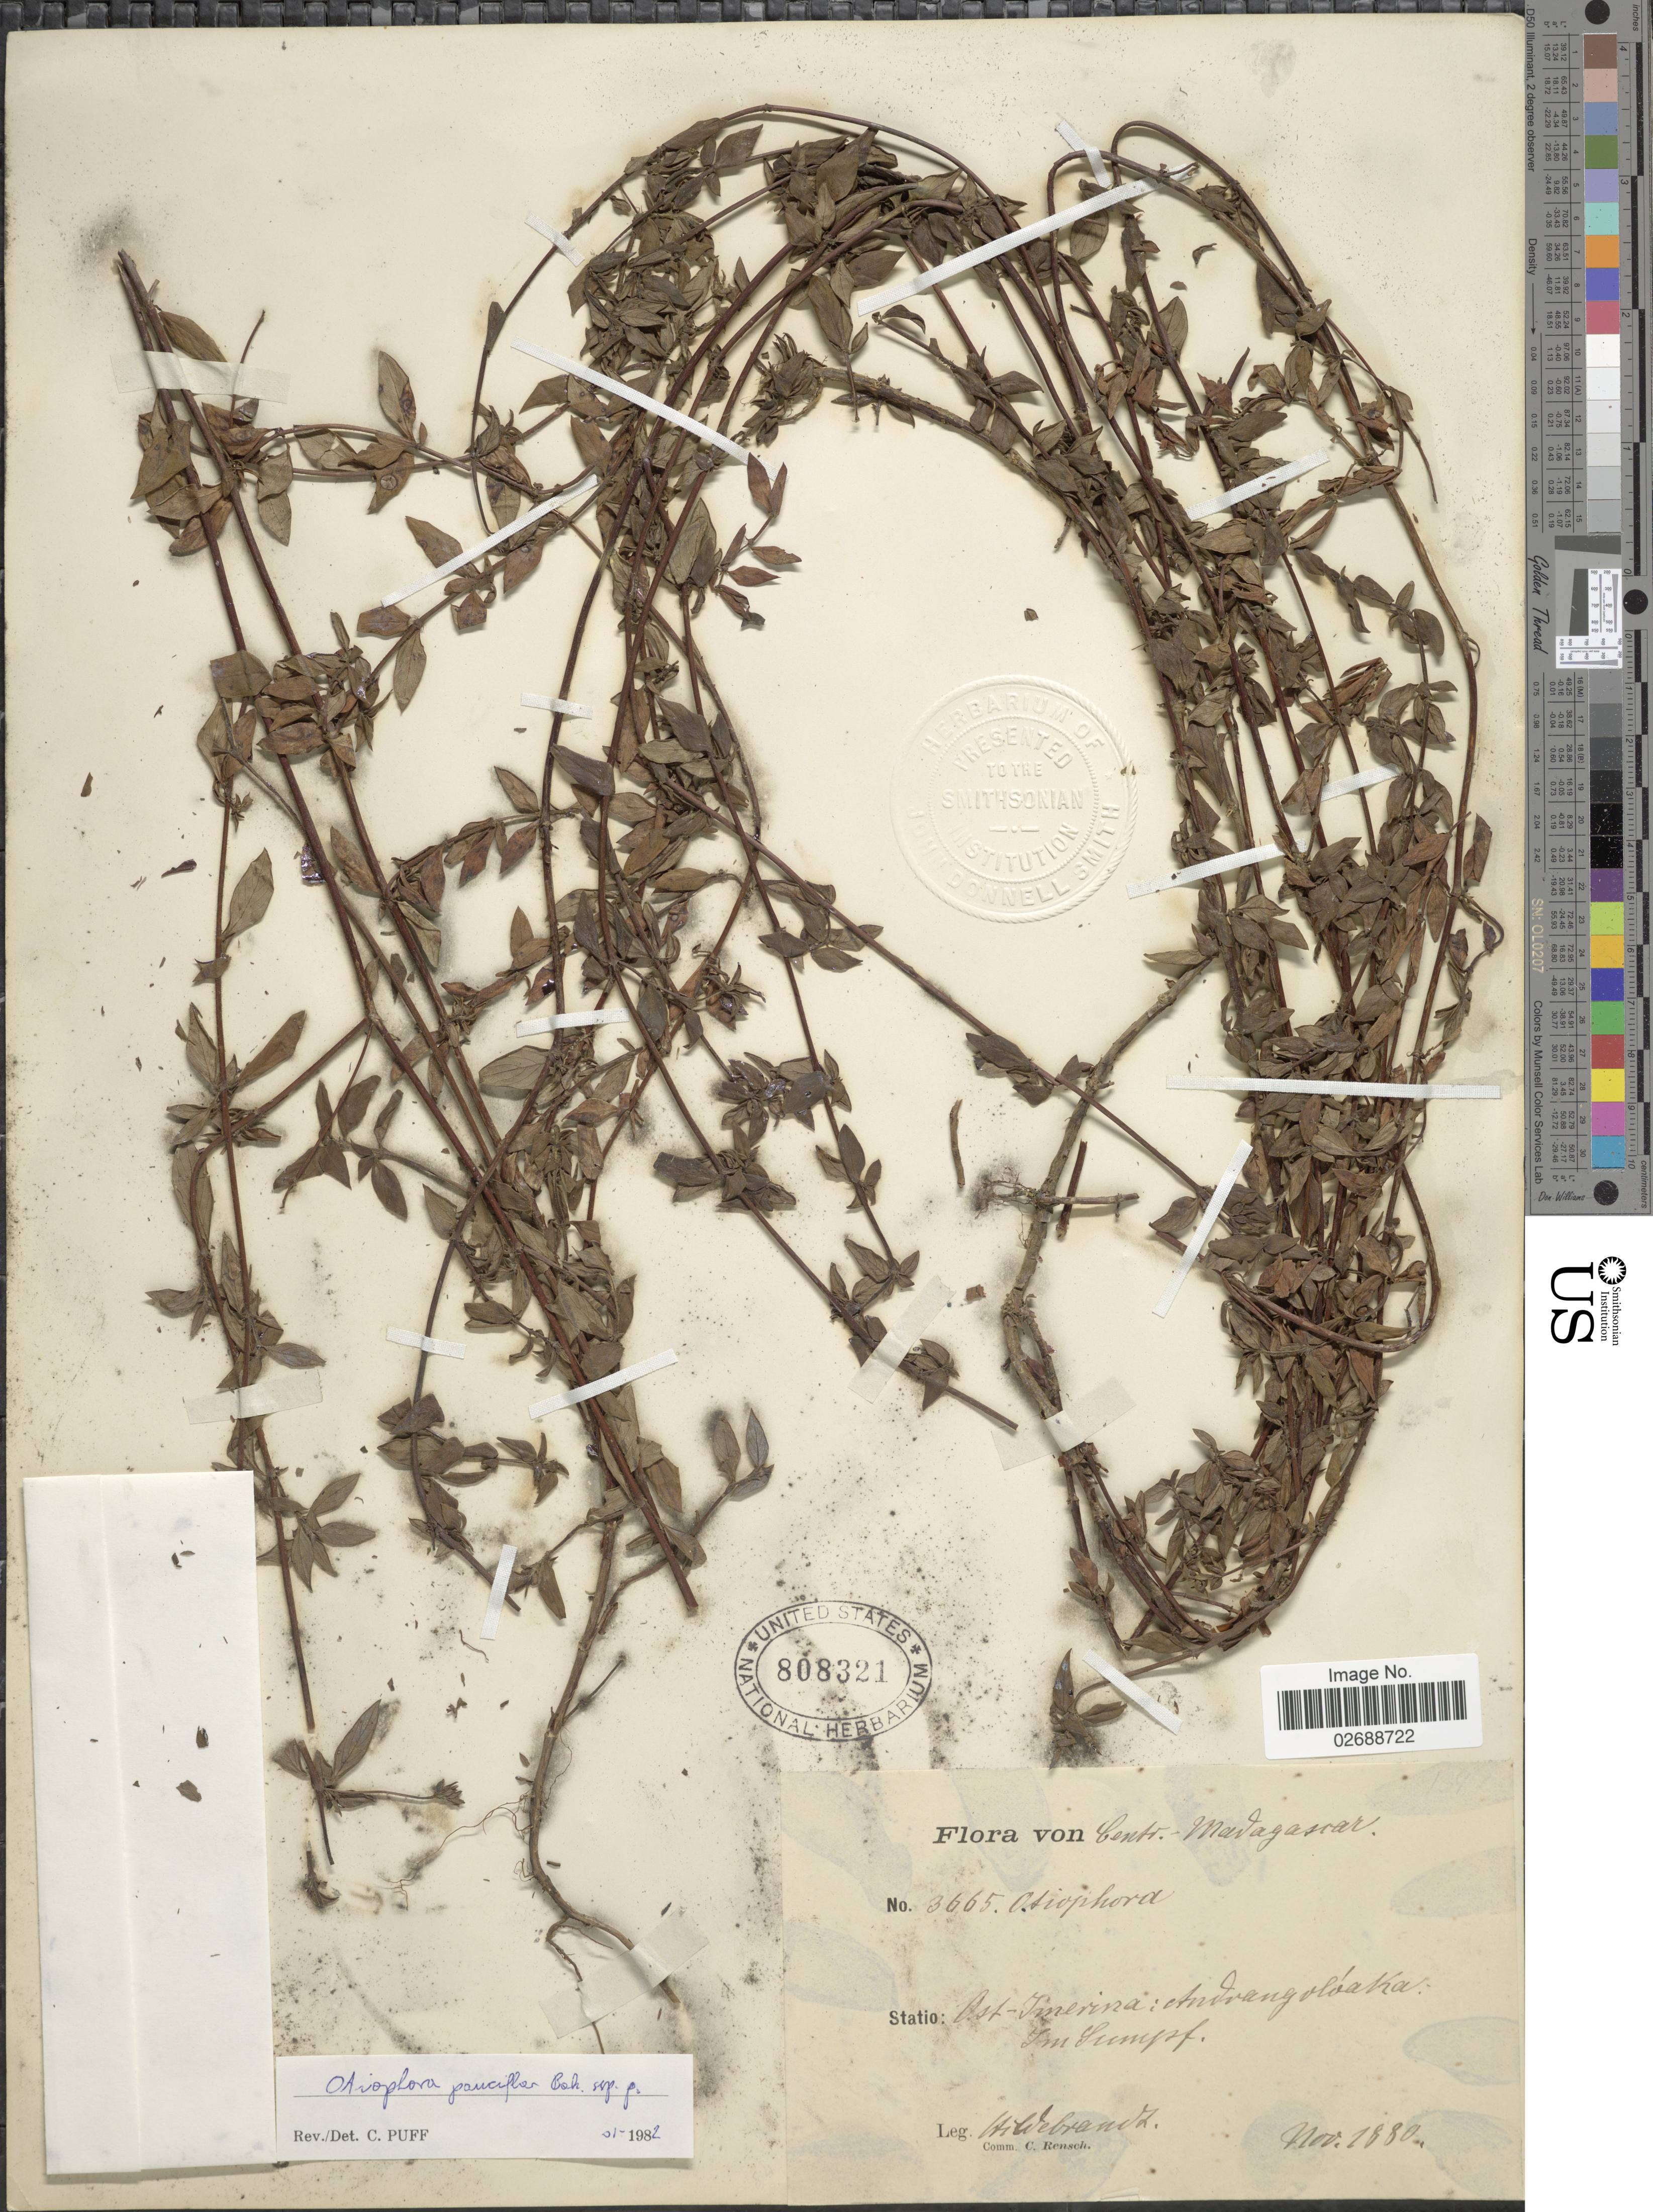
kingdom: Plantae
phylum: Tracheophyta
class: Magnoliopsida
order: Gentianales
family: Rubiaceae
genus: Otiophora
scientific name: Otiophora pauciflora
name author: Baker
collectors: J. Hildebrandt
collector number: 3665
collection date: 1880-11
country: Madagascar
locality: Centr.-Madagascar. Ost-Imerina: Andrangoloaka Im Sumpf.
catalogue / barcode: US 808321